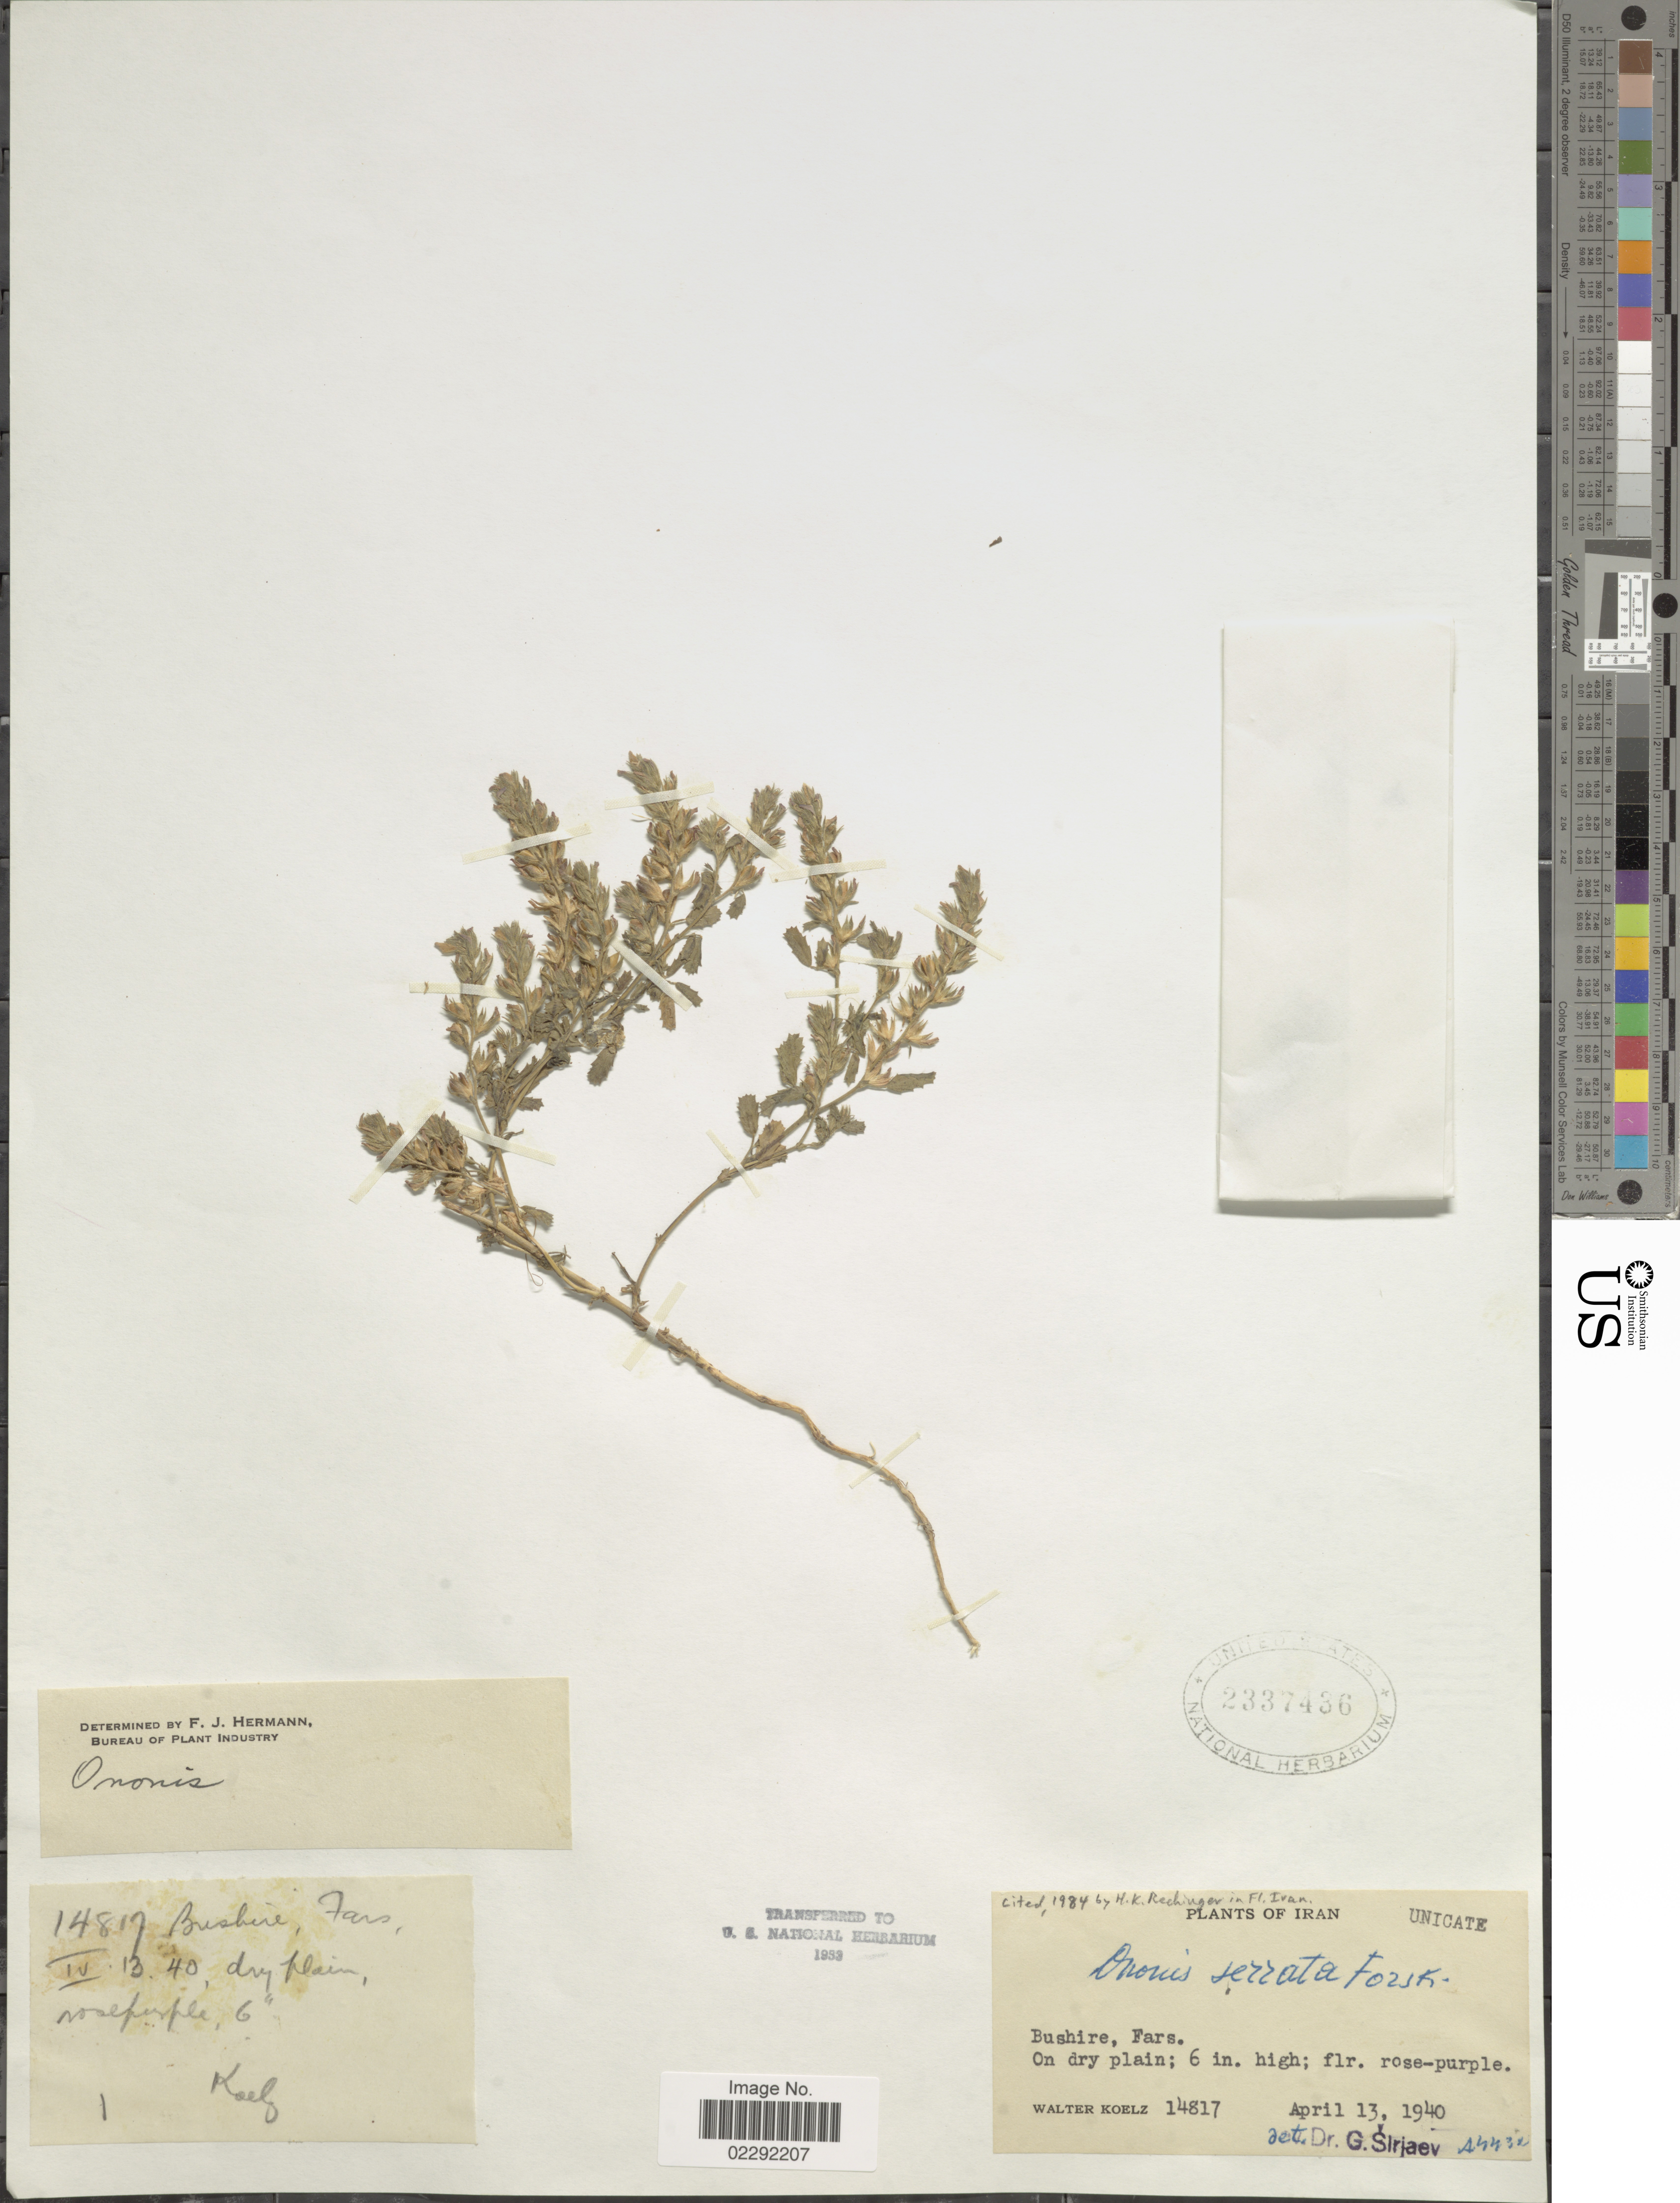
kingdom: Plantae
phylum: Tracheophyta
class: Magnoliopsida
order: Fabales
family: Fabaceae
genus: Ononis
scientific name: Ononis serrata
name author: Forssk.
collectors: W. N. Koelz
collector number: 14817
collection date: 1940-04-13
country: Iran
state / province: Fars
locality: Bushire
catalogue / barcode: US 2337436